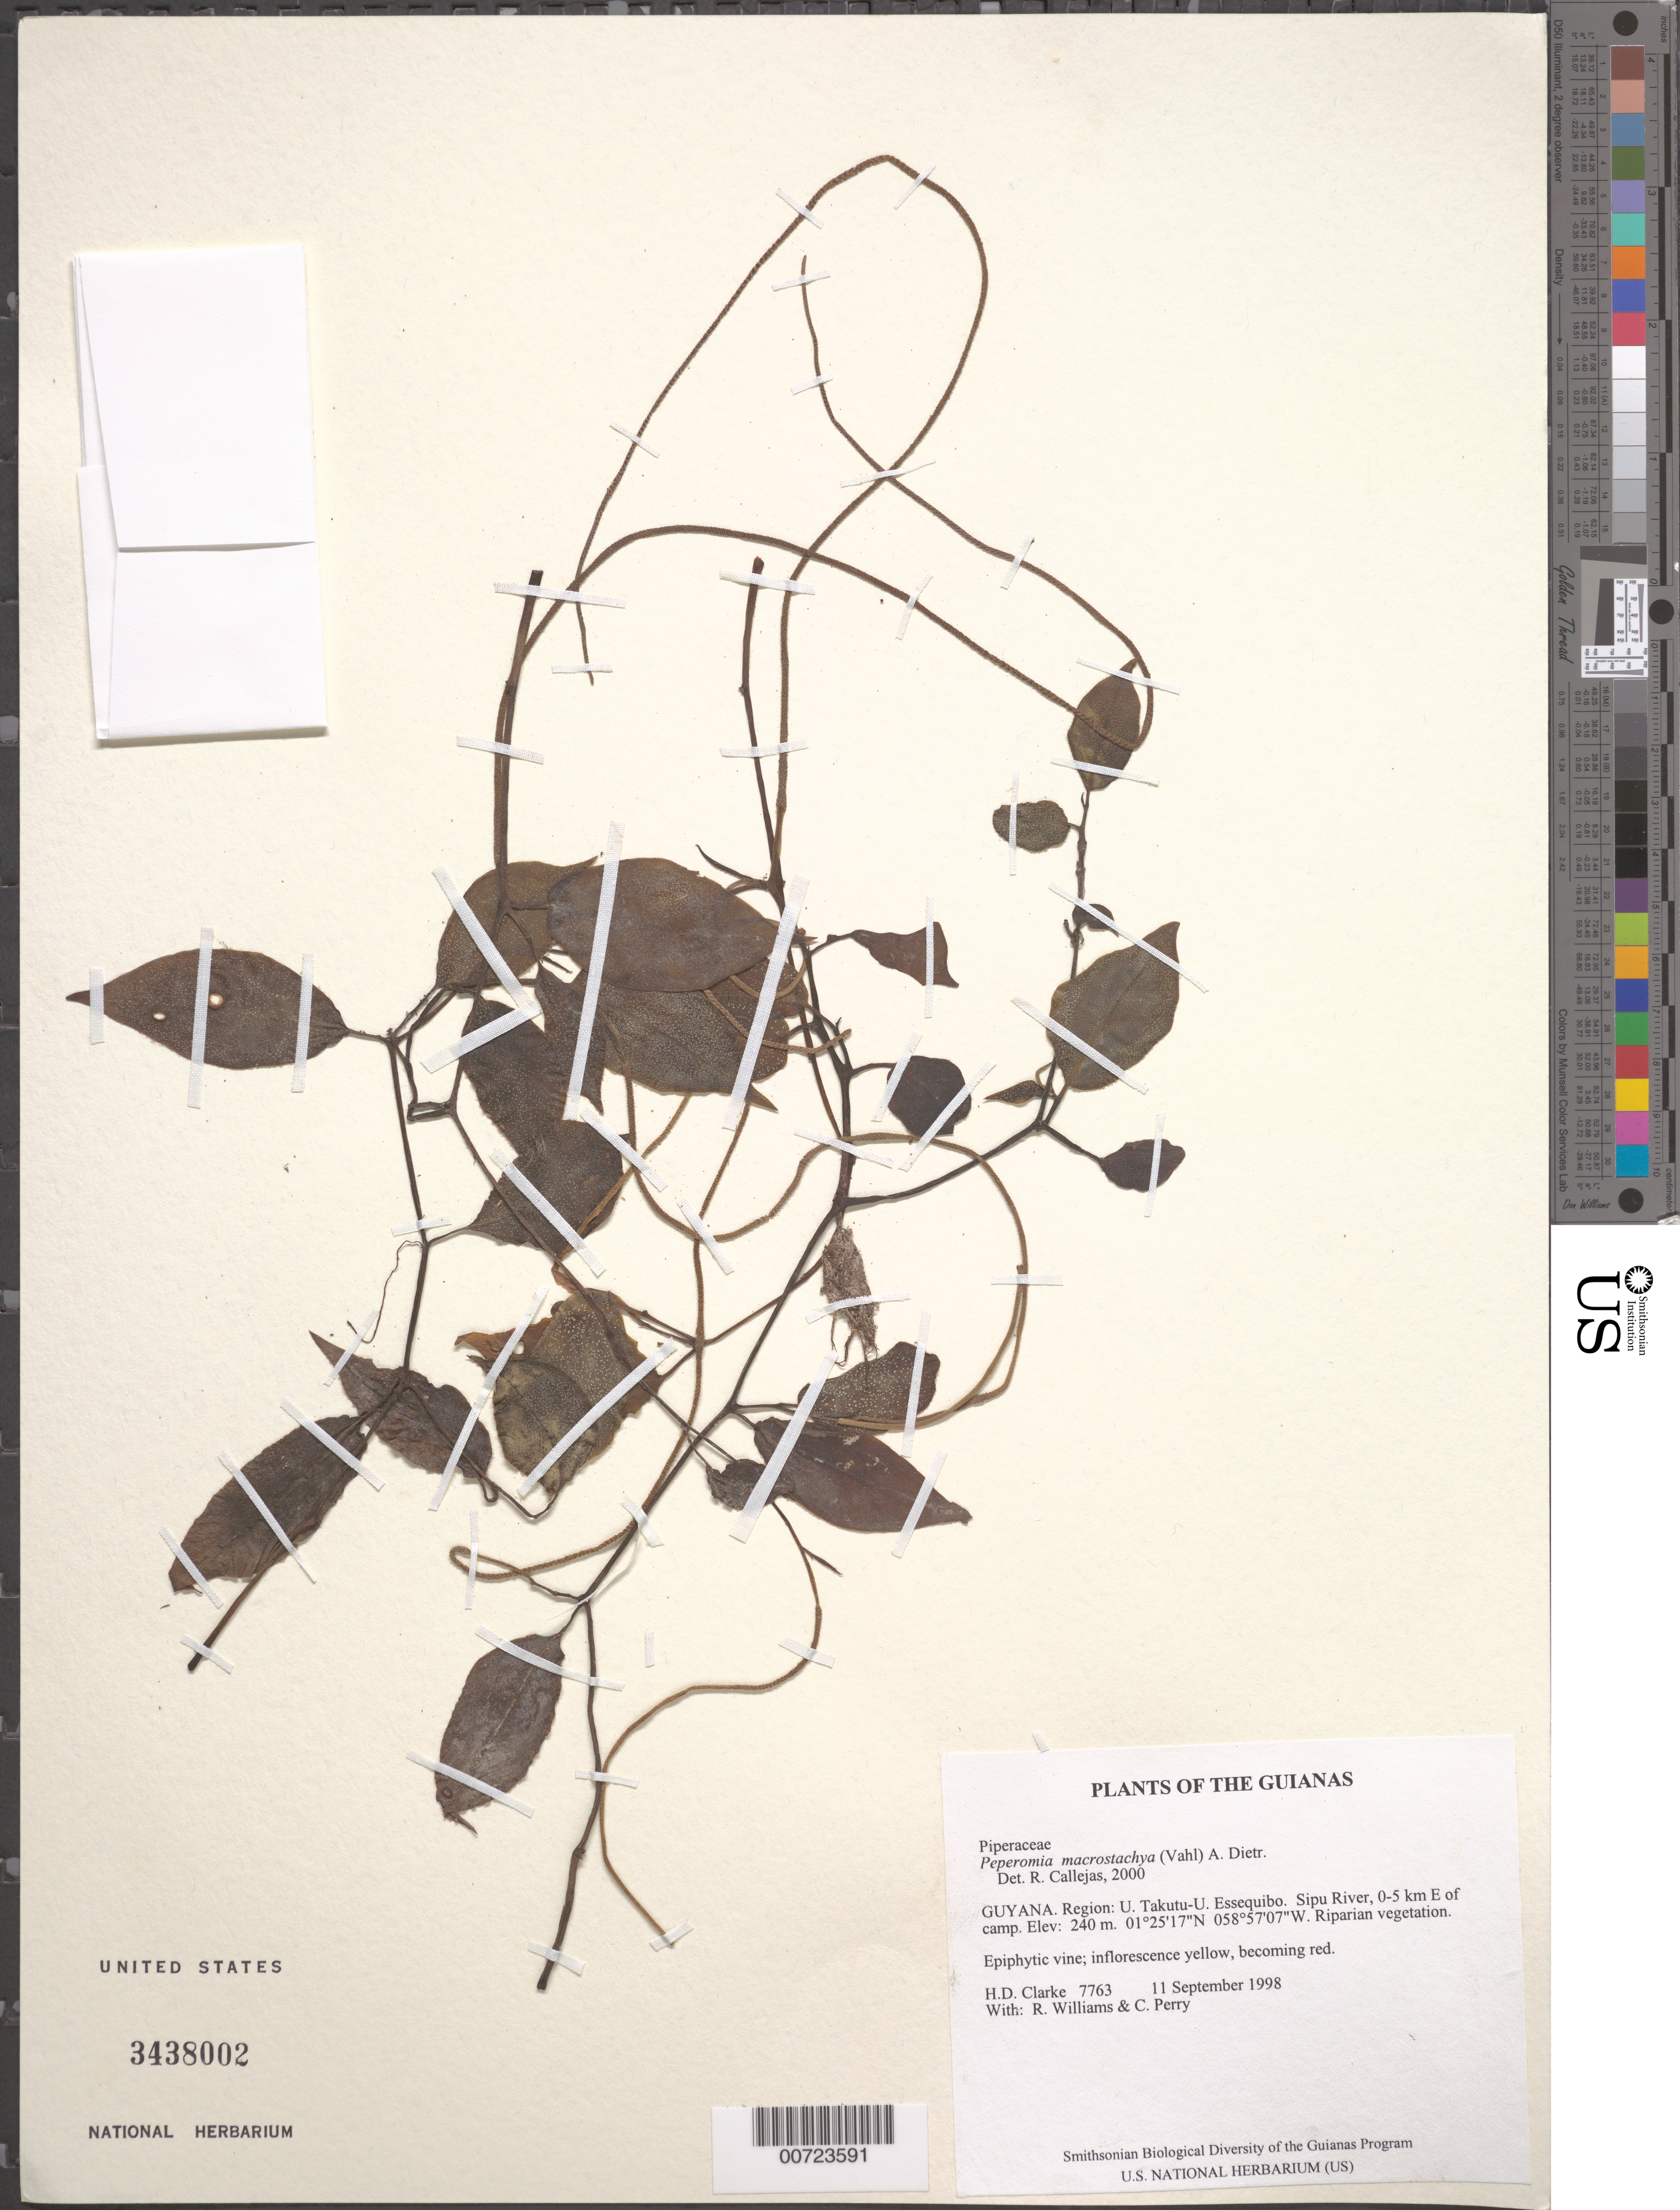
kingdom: Plantae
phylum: Tracheophyta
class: Magnoliopsida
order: Brassicales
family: Capparaceae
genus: Capparidastrum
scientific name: Capparidastrum sola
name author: (J.F. Macbr.) Iltis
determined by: Cornejo, X. F.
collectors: H. D. Clarke, R. Williams & C. Perry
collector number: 8207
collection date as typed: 4 September 1999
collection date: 1999-09-04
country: Guyana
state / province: U. Takutu-U. Essequibo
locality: Wassarai Mts., 0.5-1.0 km S of camp at base of highest peak (3,700 ft.)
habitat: Dense forest on red sandy clay, with Ficus, Sloanea and Oenocarpus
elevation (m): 275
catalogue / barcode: US 3435391-2